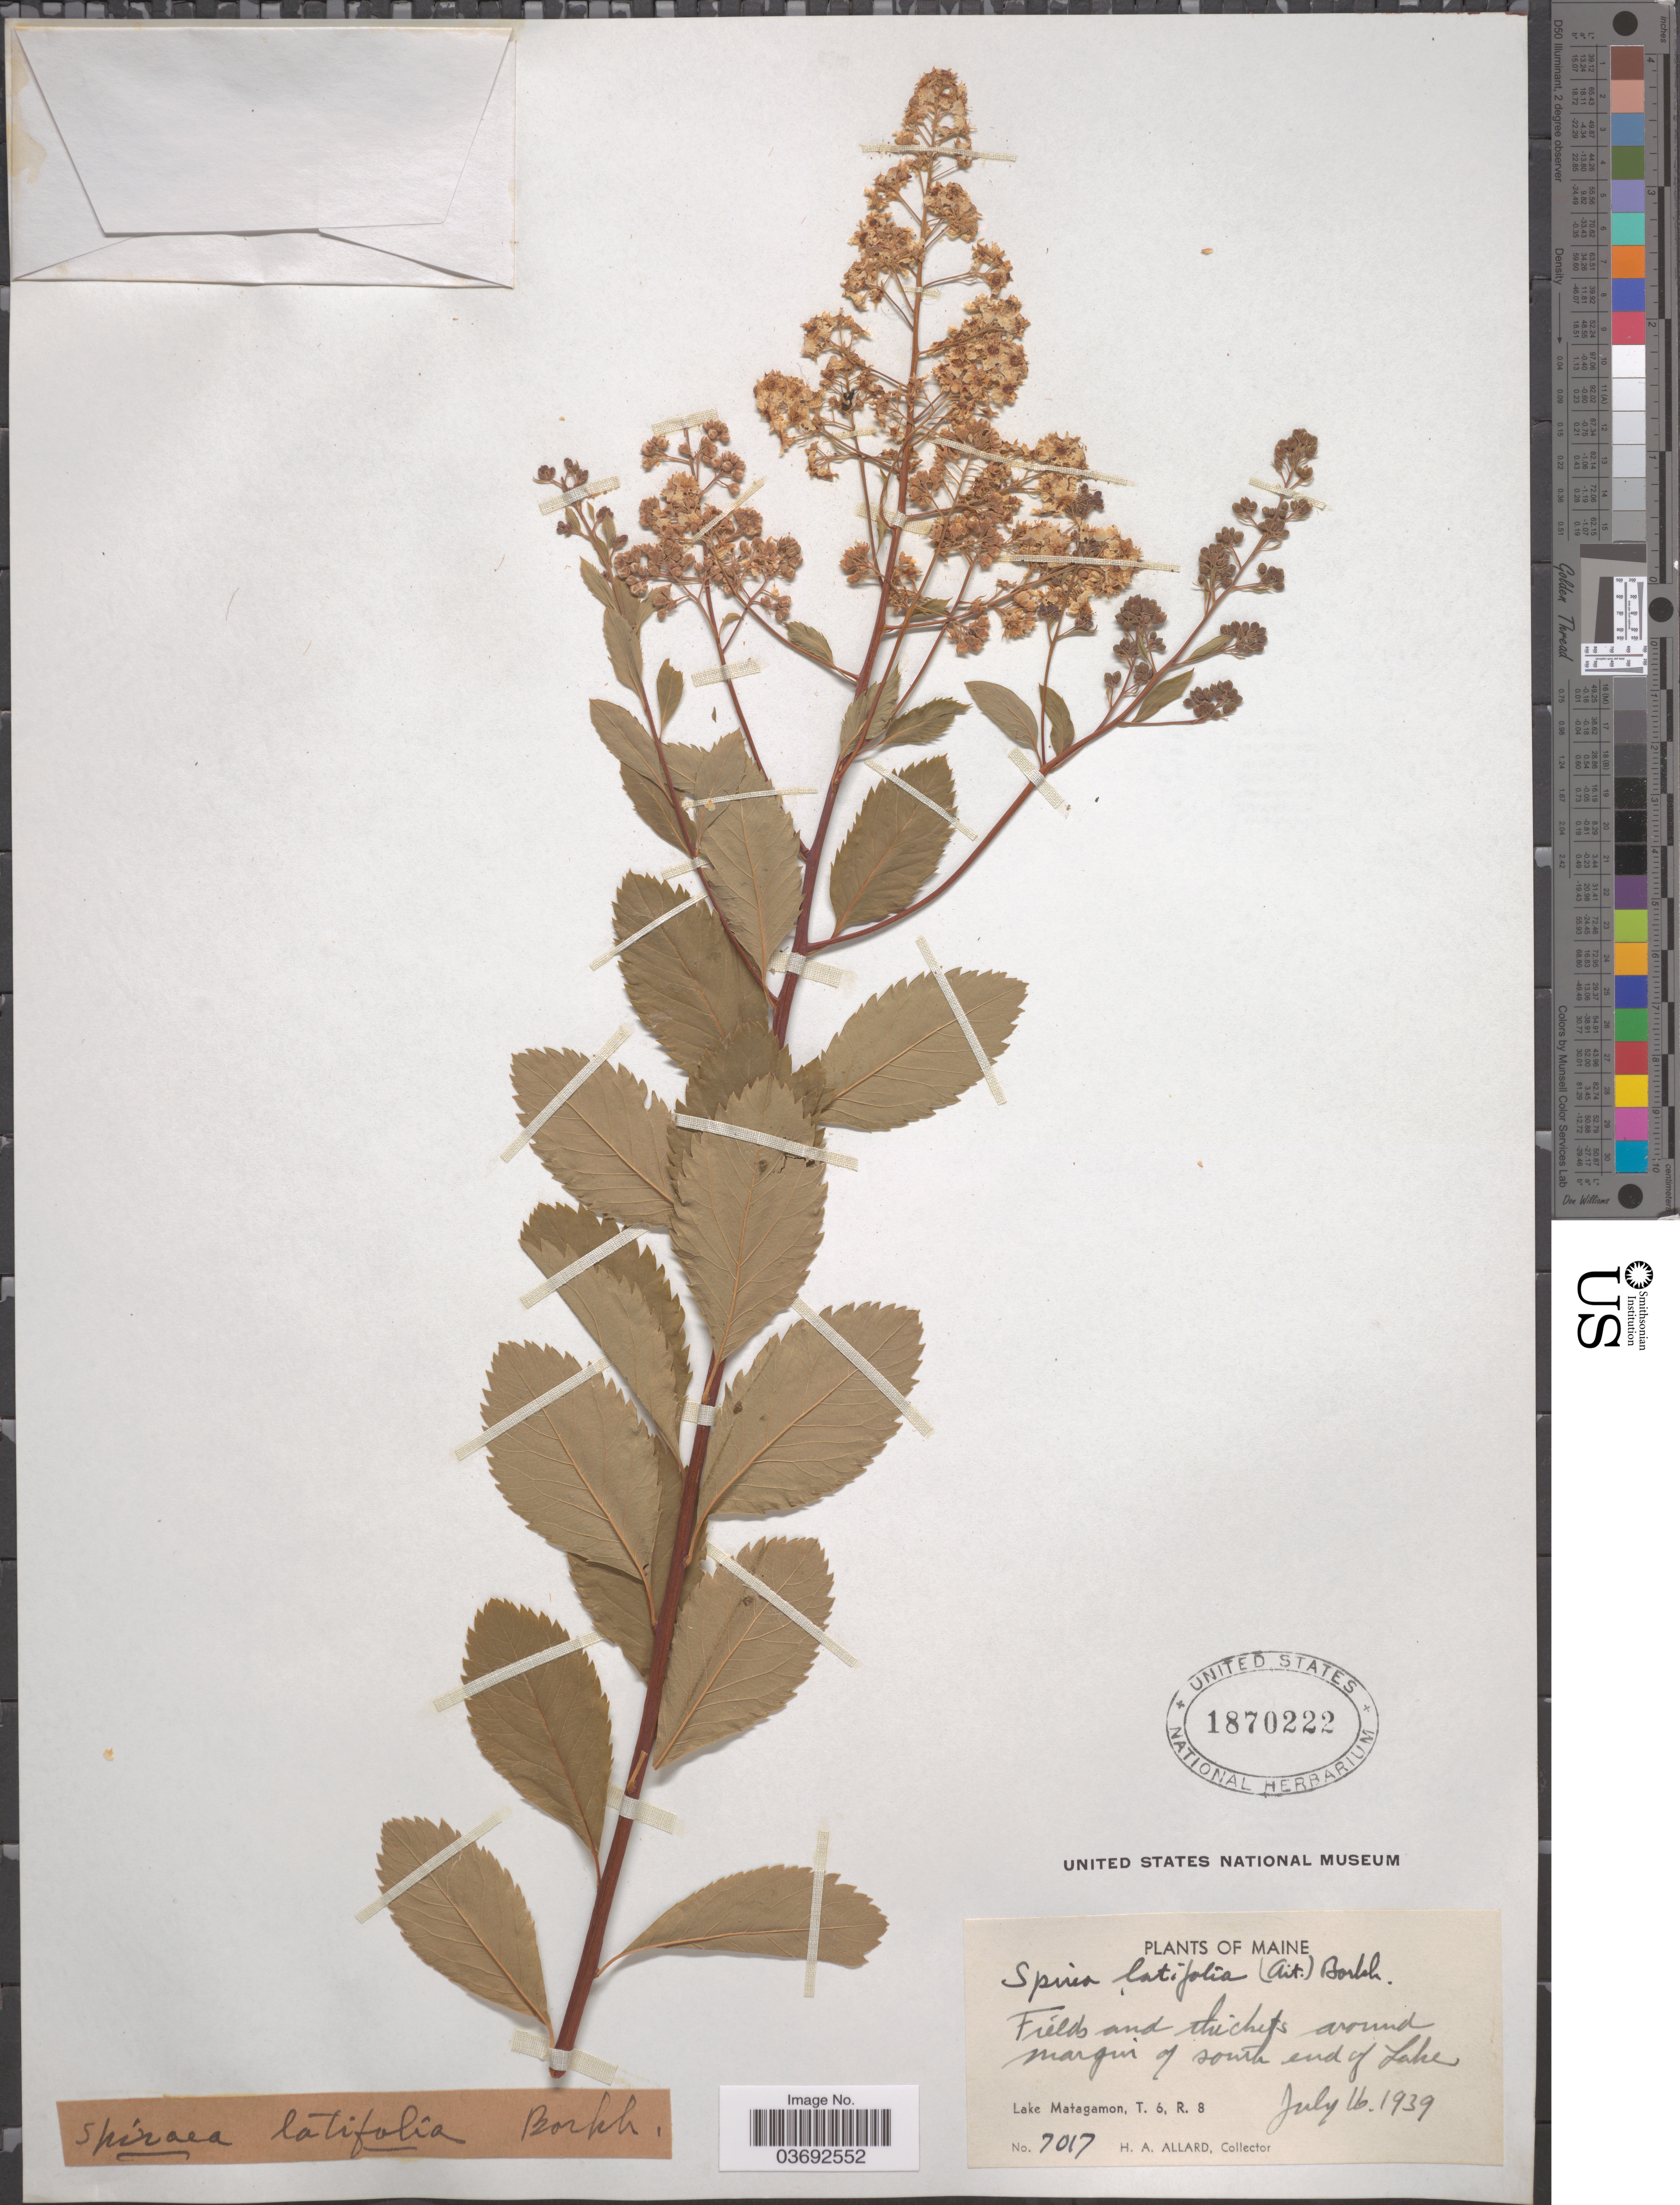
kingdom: Plantae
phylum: Tracheophyta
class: Magnoliopsida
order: Rosales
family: Rosaceae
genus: Spiraea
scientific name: Spiraea latifolia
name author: Borkh.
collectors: H. A. Allard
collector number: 7017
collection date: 1939-07-16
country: United States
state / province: Maine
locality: Around margin of south end of Lake. Lake Matagamon, T. 6, R. 8.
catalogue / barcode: US 1870222